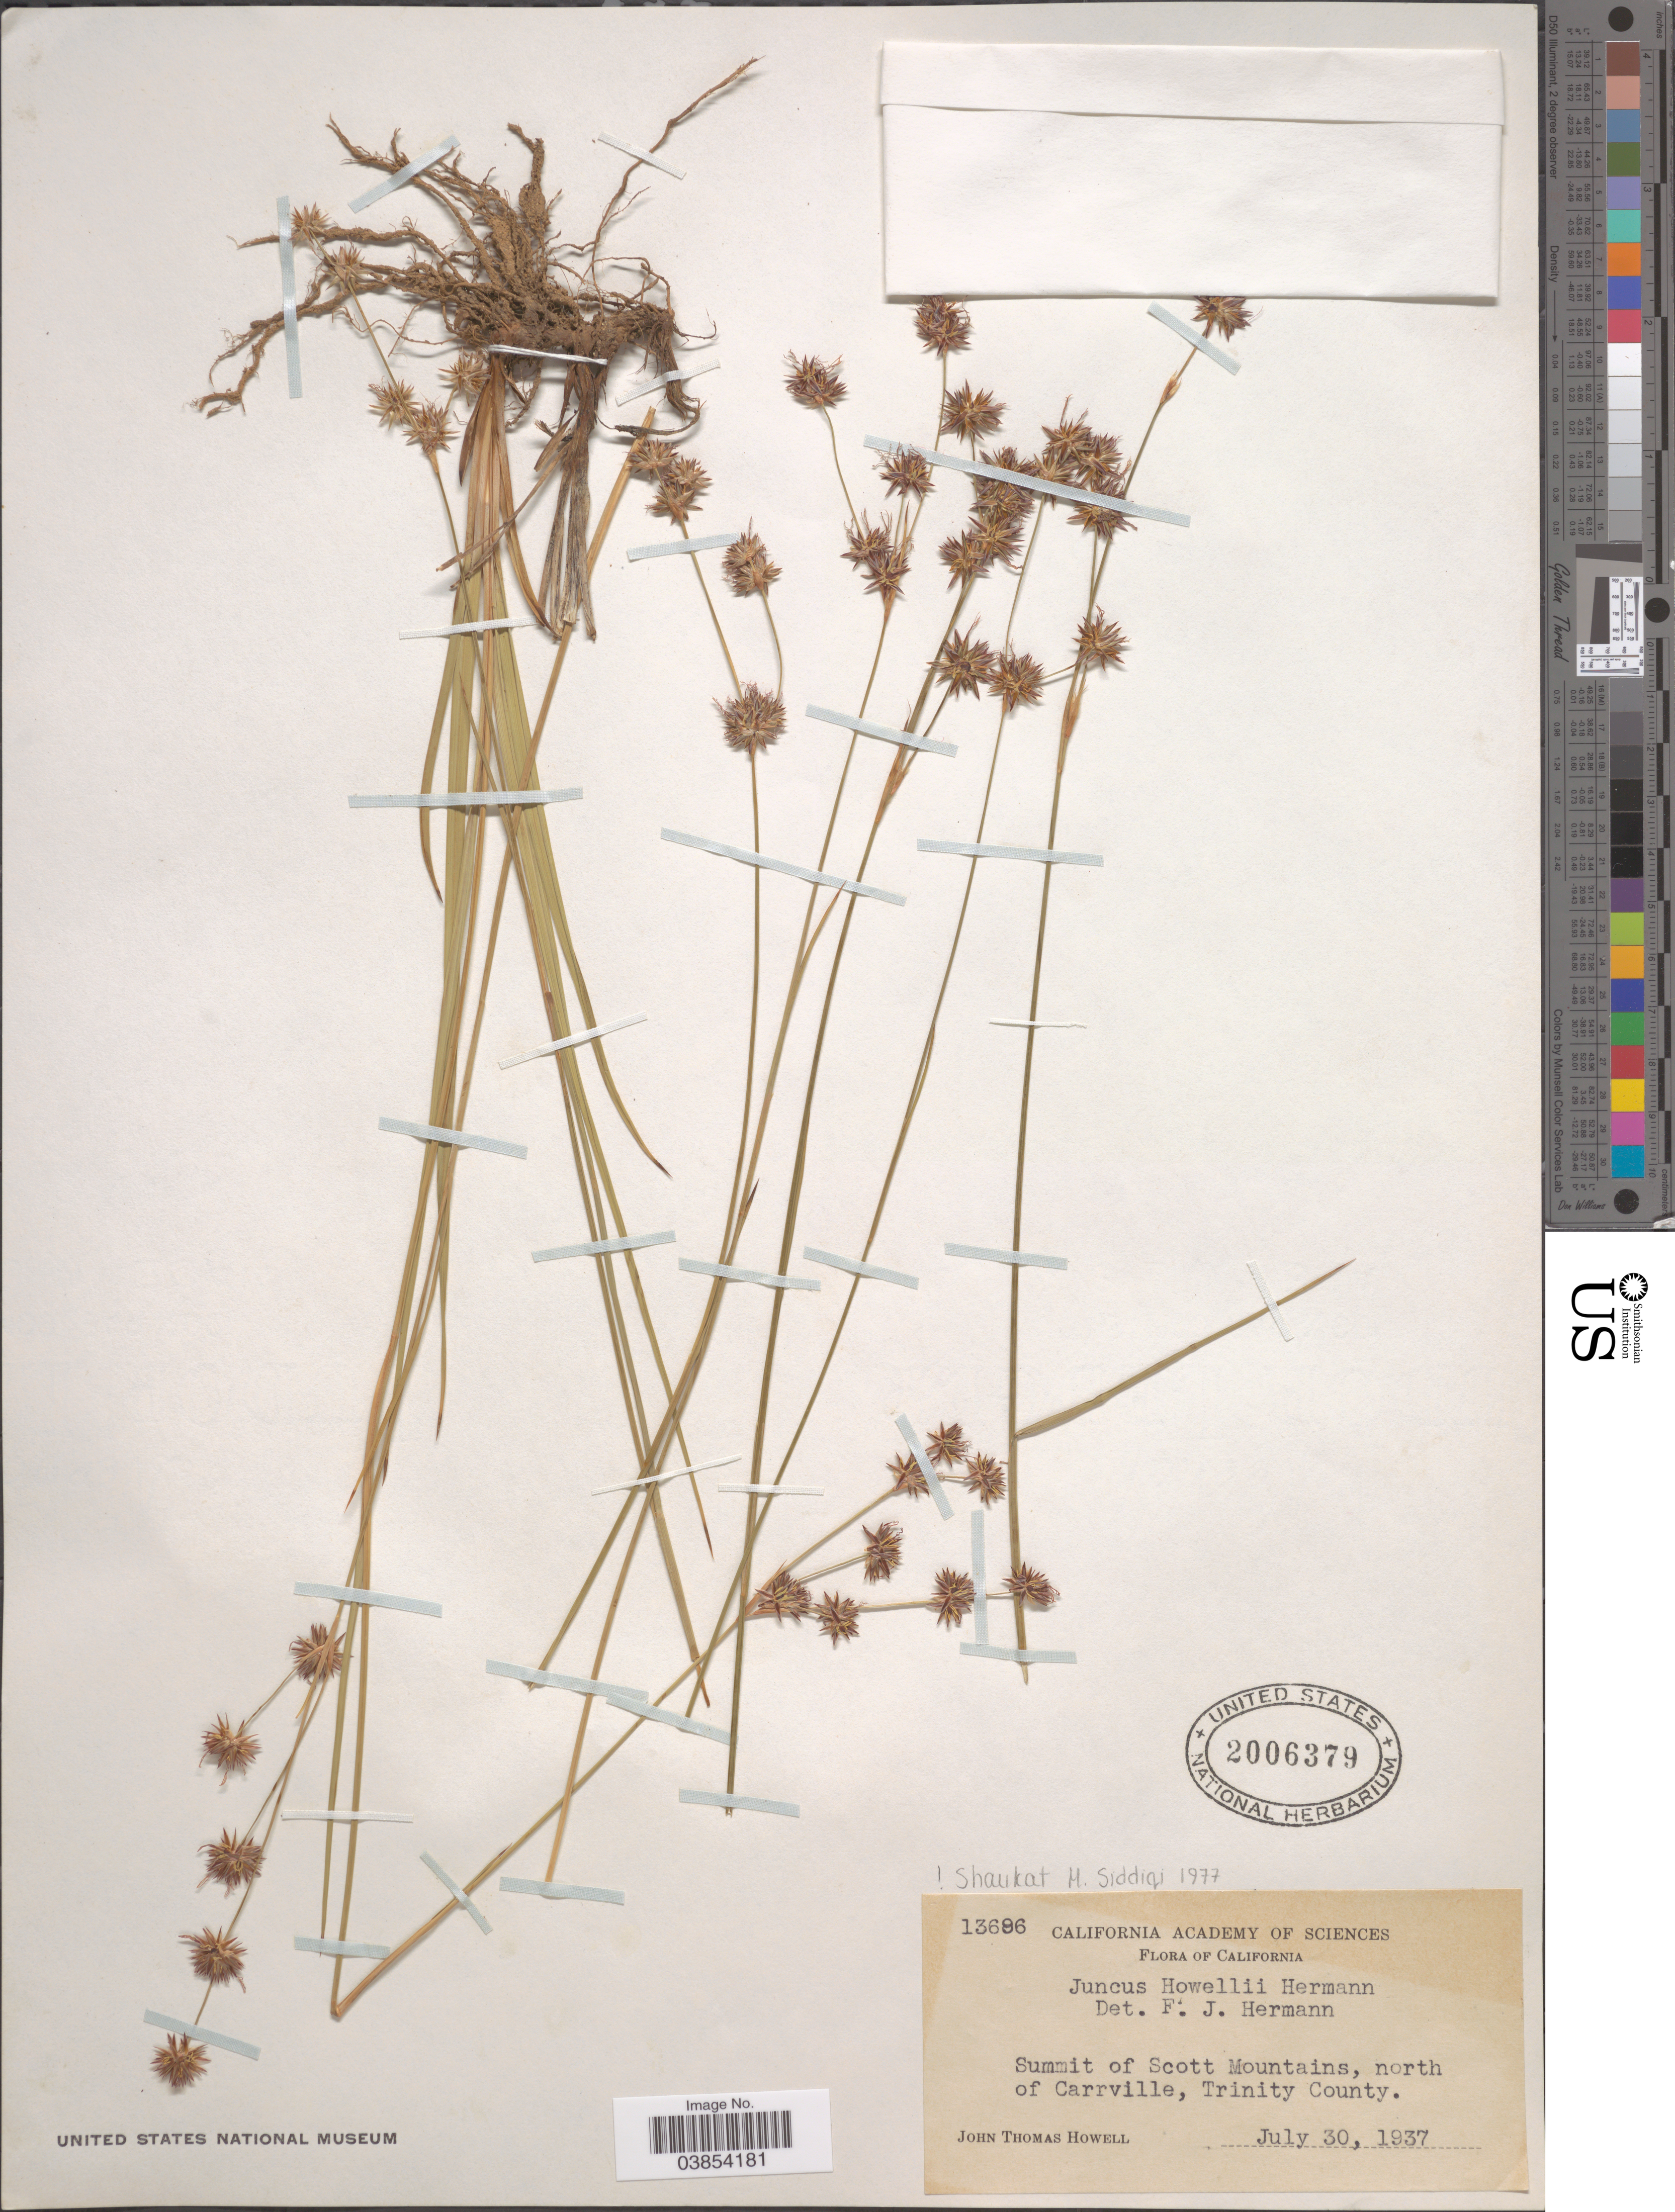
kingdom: Plantae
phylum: Tracheophyta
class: Liliopsida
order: Poales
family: Juncaceae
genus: Juncus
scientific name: Juncus howellii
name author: F.J. Herm.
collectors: J. T. Howell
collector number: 13686*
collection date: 1937-07-30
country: United States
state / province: California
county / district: Trinity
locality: Summit of Scott Mountains, north of Carrville, Trinity County.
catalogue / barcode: US 2006379